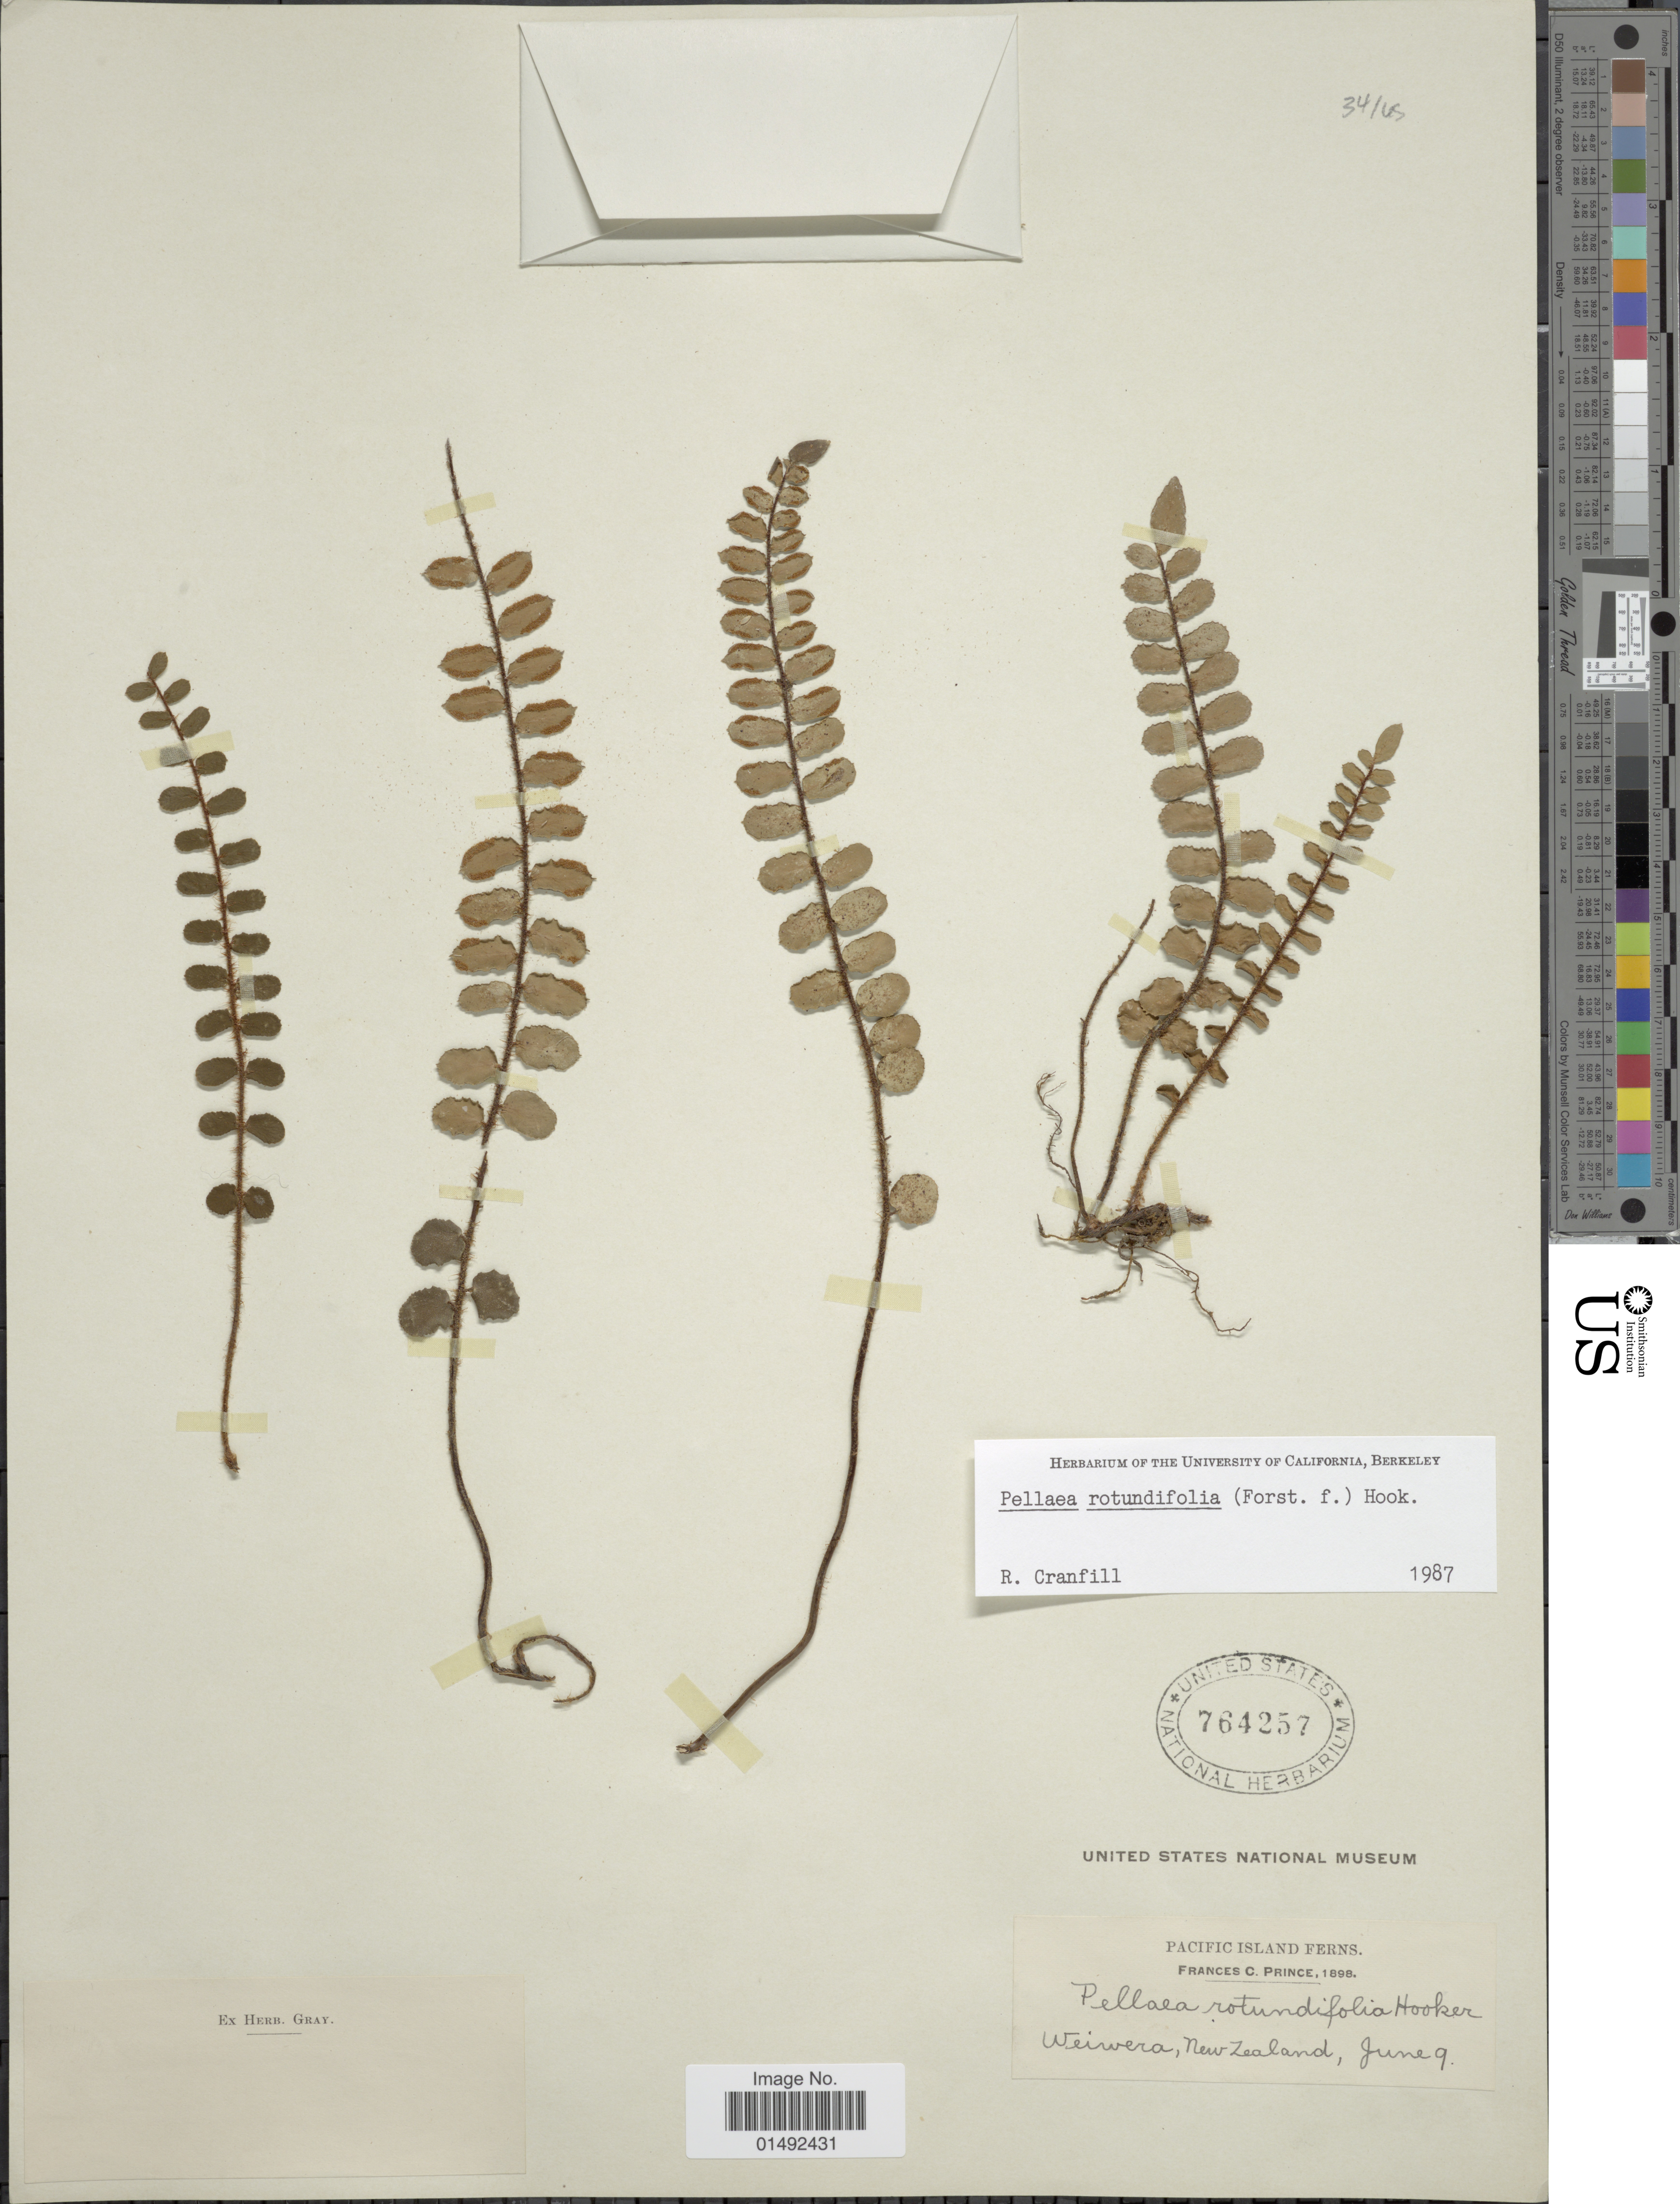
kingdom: Plantae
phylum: Tracheophyta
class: Polypodiopsida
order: Polypodiales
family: Pteridaceae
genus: Pellaea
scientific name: Pellaea rotundifolia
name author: Hook.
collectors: F. Prince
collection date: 1898-06-09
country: New Zealand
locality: Weiwera, pacific Island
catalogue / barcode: US 764257